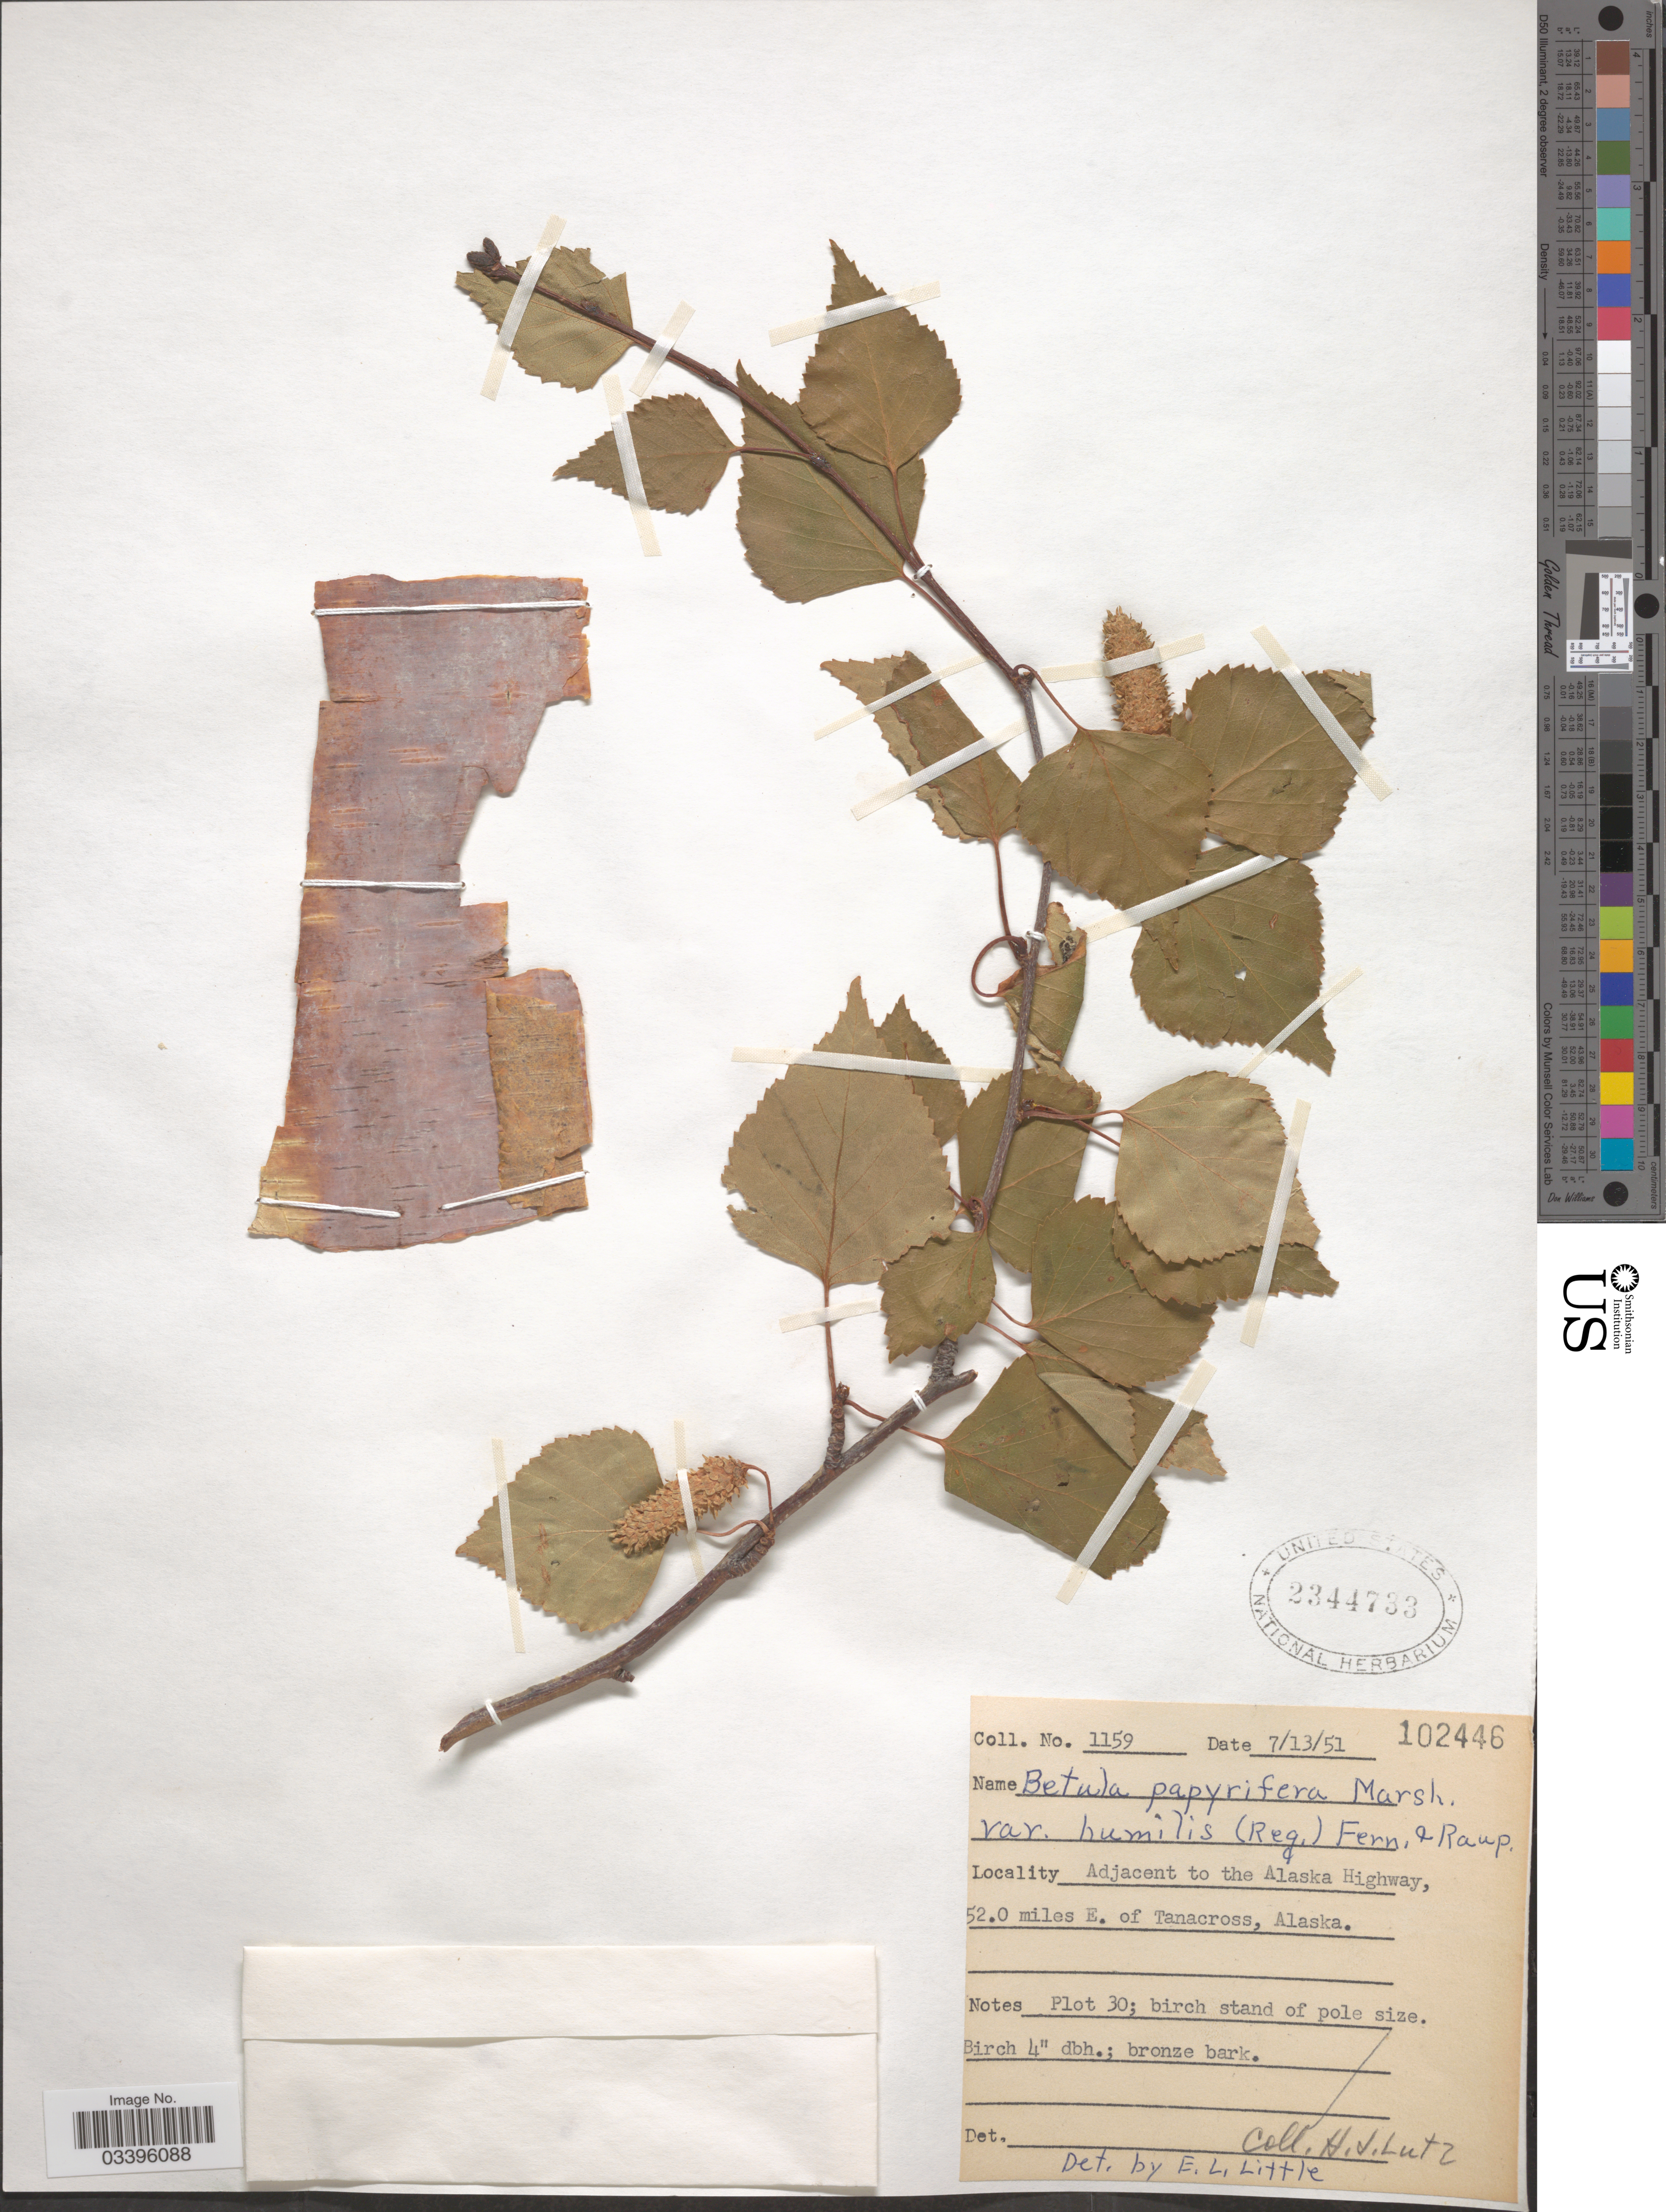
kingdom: Plantae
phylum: Tracheophyta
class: Magnoliopsida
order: Fagales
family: Betulaceae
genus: Betula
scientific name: Betula neoalaskana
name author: Sarg.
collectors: H. J. Lutz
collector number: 1159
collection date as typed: Transcribed d/m/y: 13/7/51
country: United States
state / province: Alaska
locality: Adjacent to the Alaska Highway, 52.0 miles E. of Tanacross. Plot 30.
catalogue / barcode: US 2344733